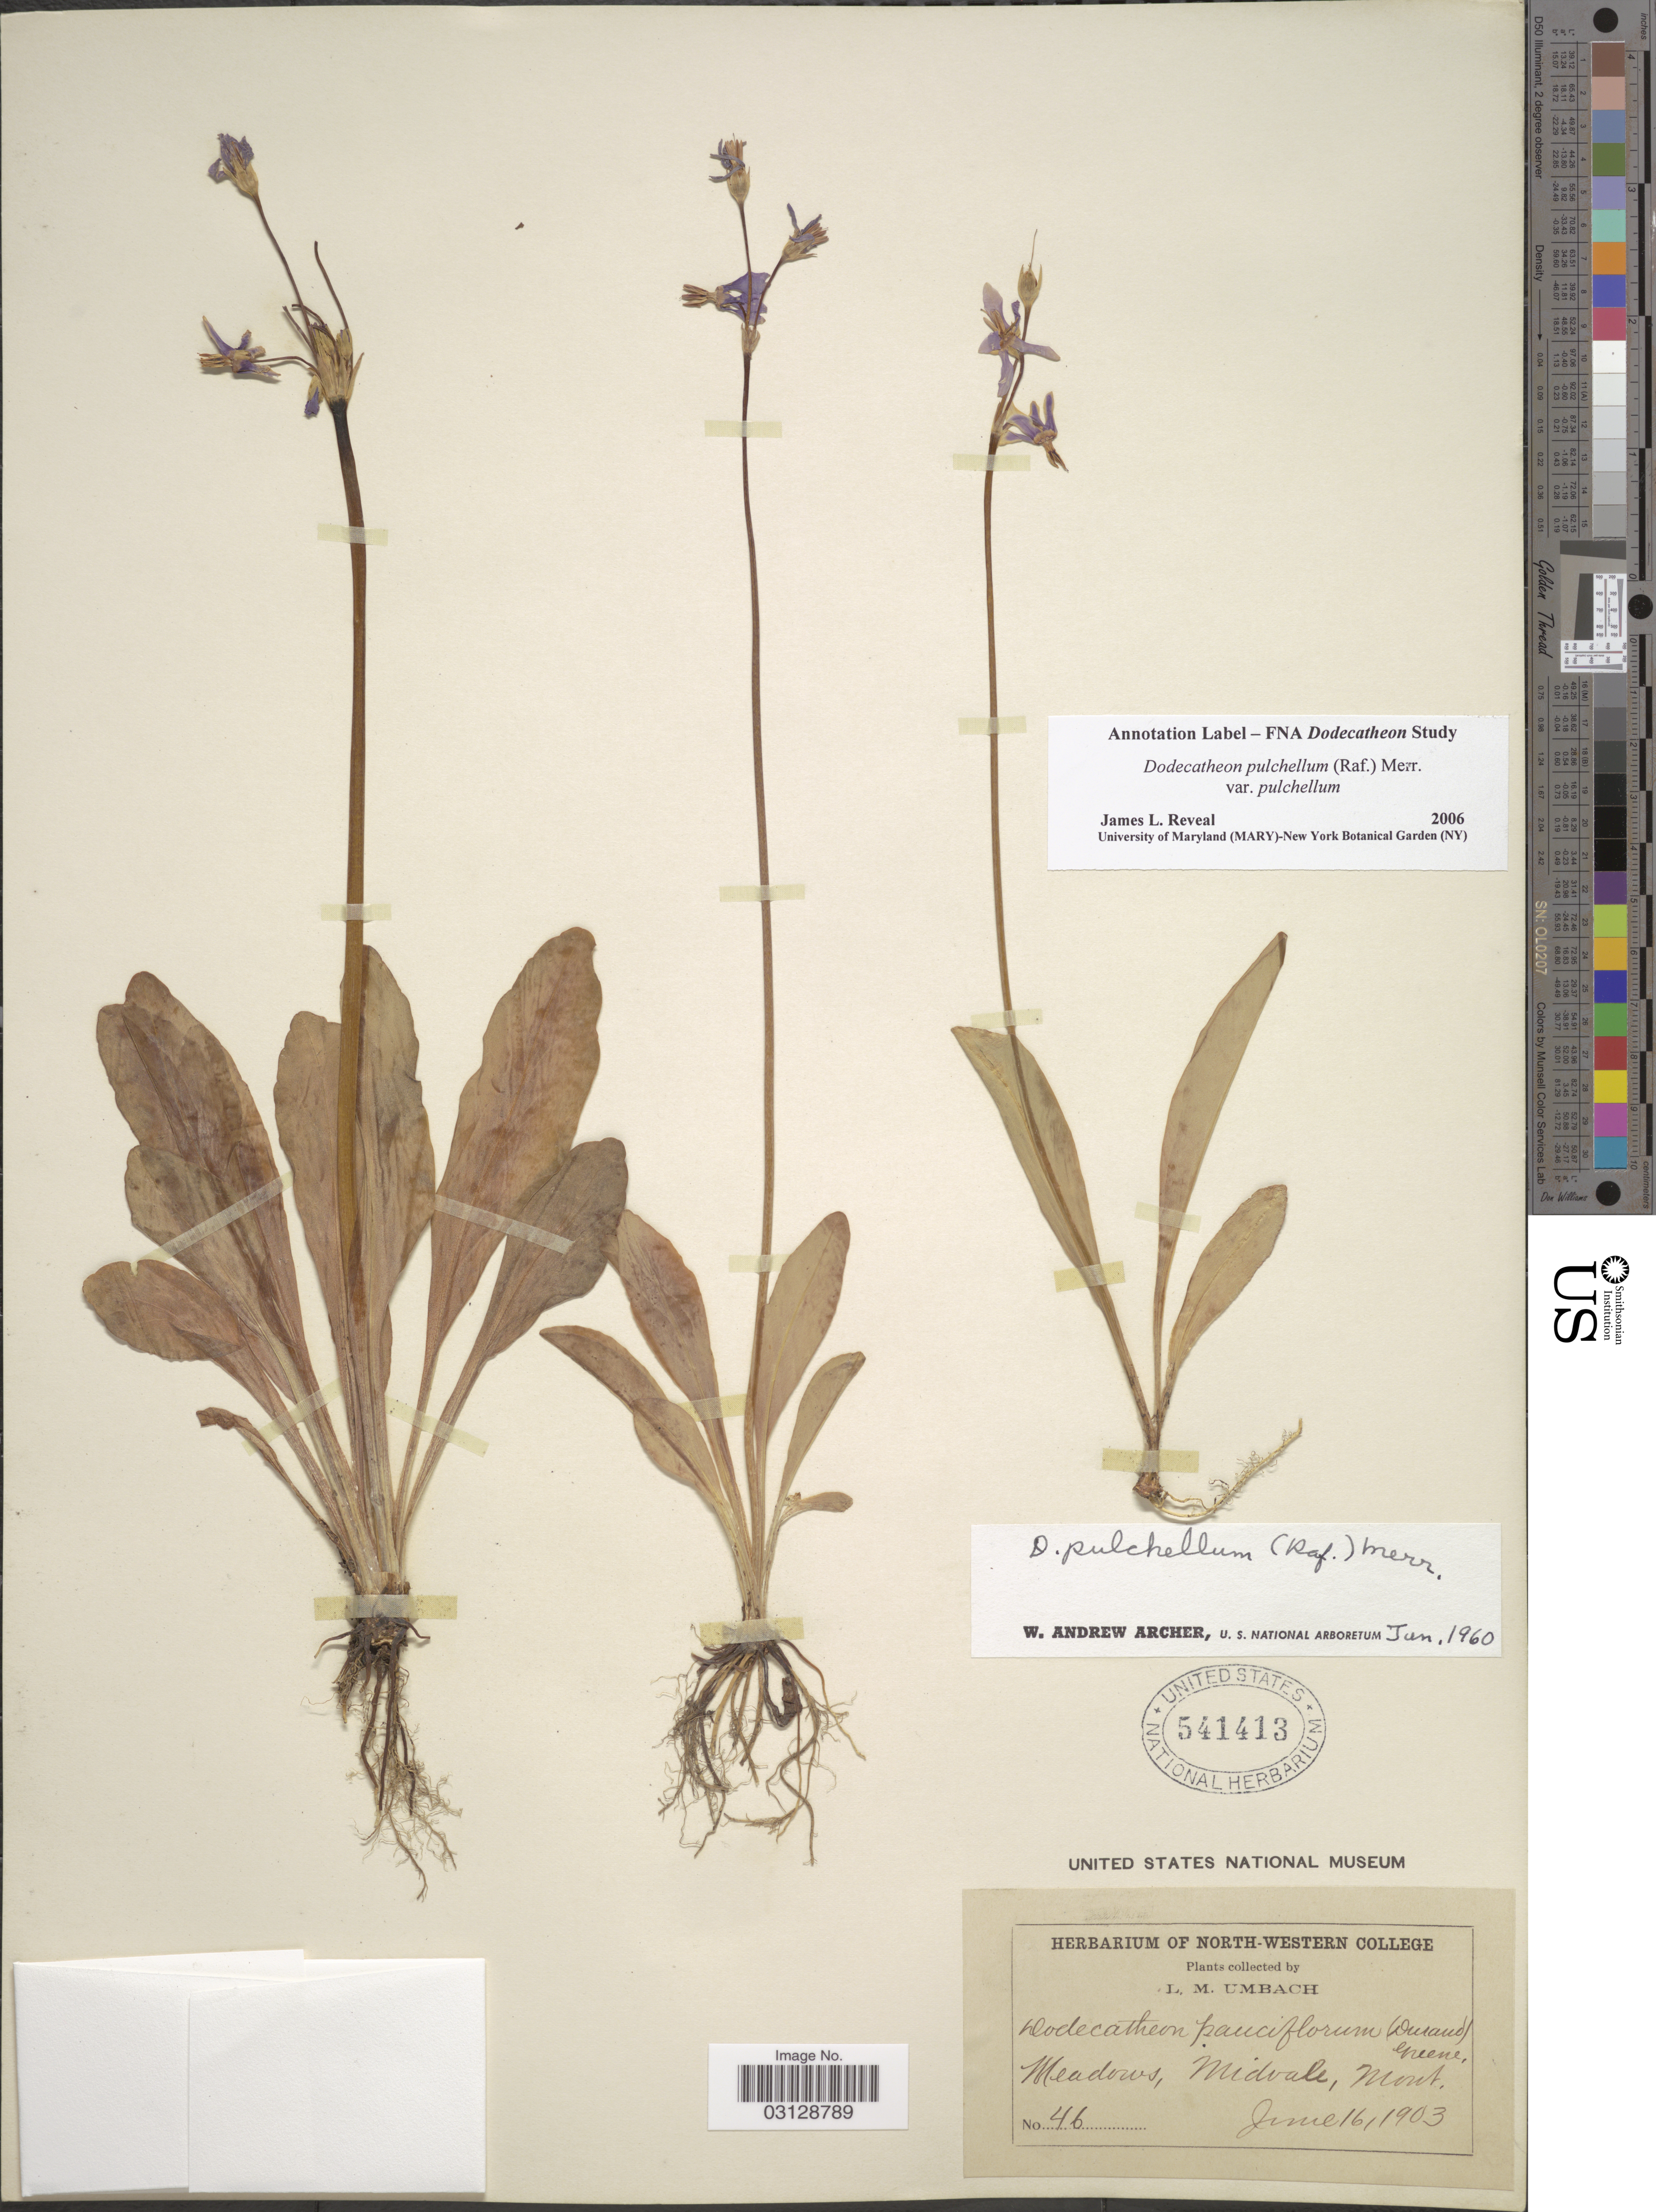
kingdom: Plantae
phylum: Tracheophyta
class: Magnoliopsida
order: Ericales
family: Primulaceae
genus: Dodecatheon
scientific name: Dodecatheon pulchellum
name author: (Raf.) Merr.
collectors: L. M. Umbach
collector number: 46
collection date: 1903-06-16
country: United States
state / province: Montana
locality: Meadows, Midvale.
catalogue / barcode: US 541413